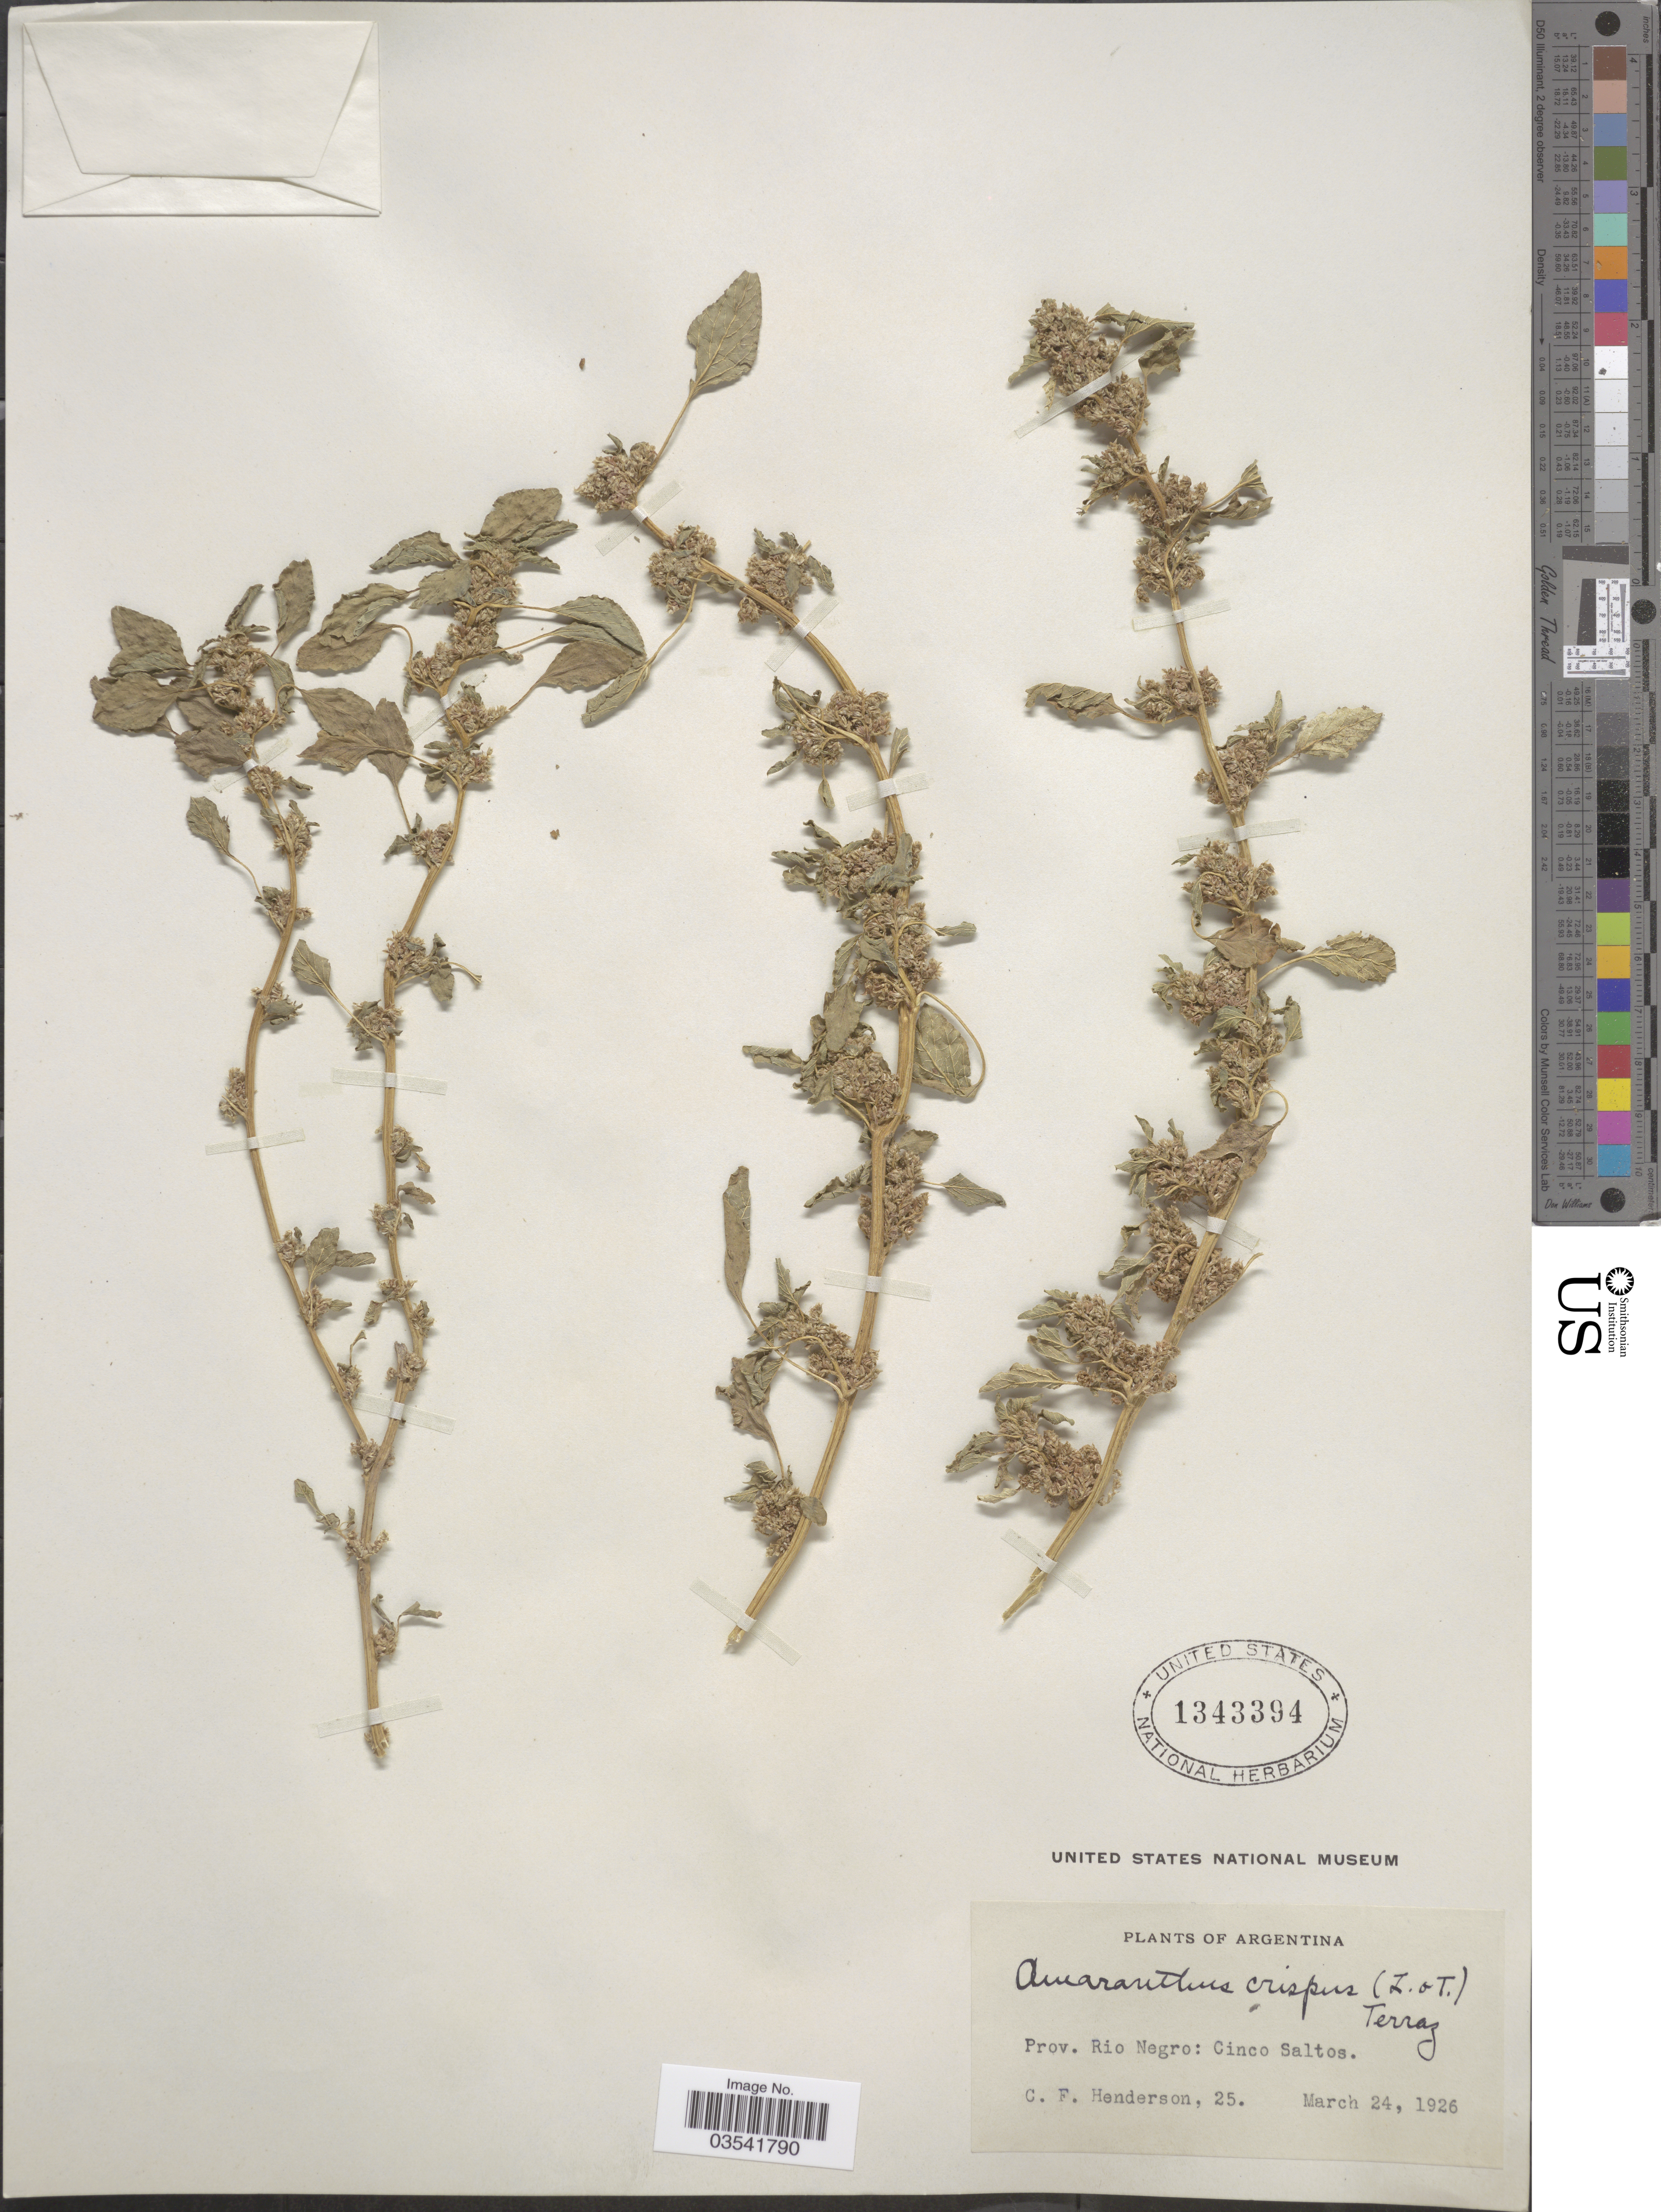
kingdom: Plantae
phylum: Tracheophyta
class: Magnoliopsida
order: Caryophyllales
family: Amaranthaceae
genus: Amaranthus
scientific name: Amaranthus crispus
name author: (Lesp. & Thévenau) A. Braun ex J.M. Coult. & S. Watson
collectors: C. Henderson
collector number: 25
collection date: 1926-03-24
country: Argentina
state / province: Rio Negro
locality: Cinco Saltos.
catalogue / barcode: US 1343394